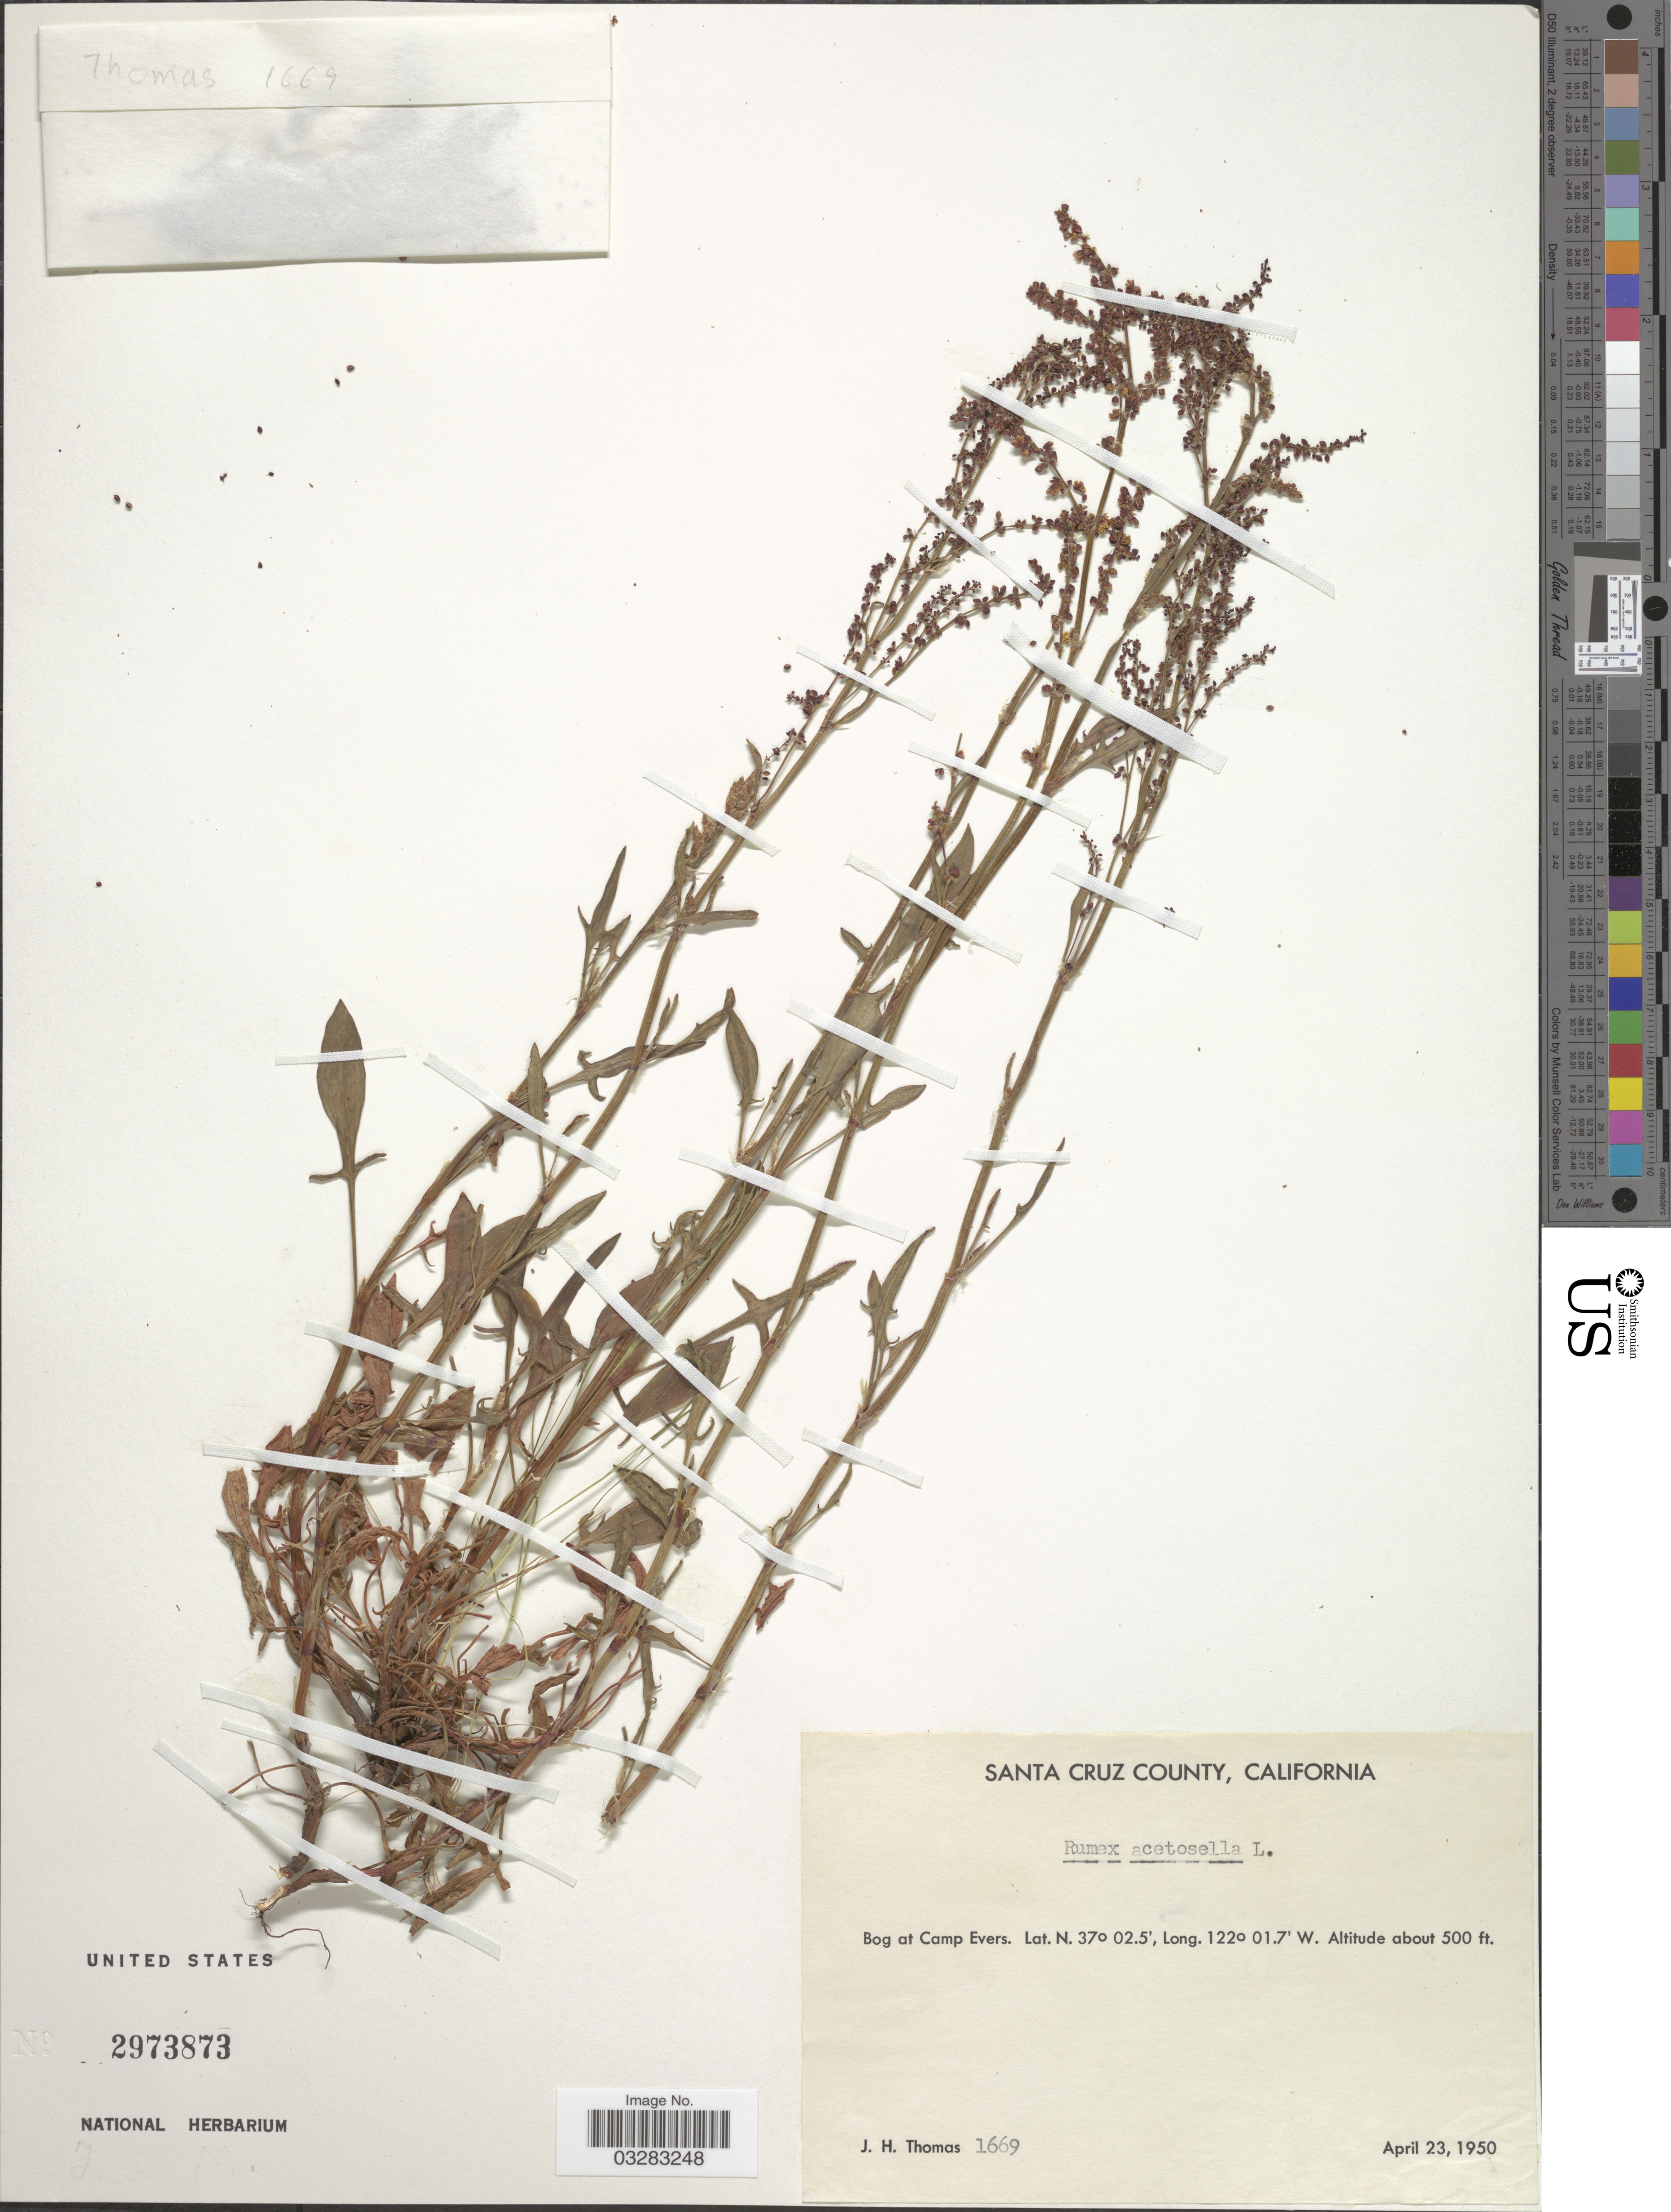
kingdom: Plantae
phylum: Tracheophyta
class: Magnoliopsida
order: Caryophyllales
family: Polygonaceae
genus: Rumex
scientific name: Rumex acetosella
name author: L.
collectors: J. H. Thomas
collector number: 1669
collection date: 1950-04-23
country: United States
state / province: California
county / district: Santa Cruz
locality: Santa Cruz County. Bog at Camp Evers.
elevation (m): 152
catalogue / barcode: US 2973873